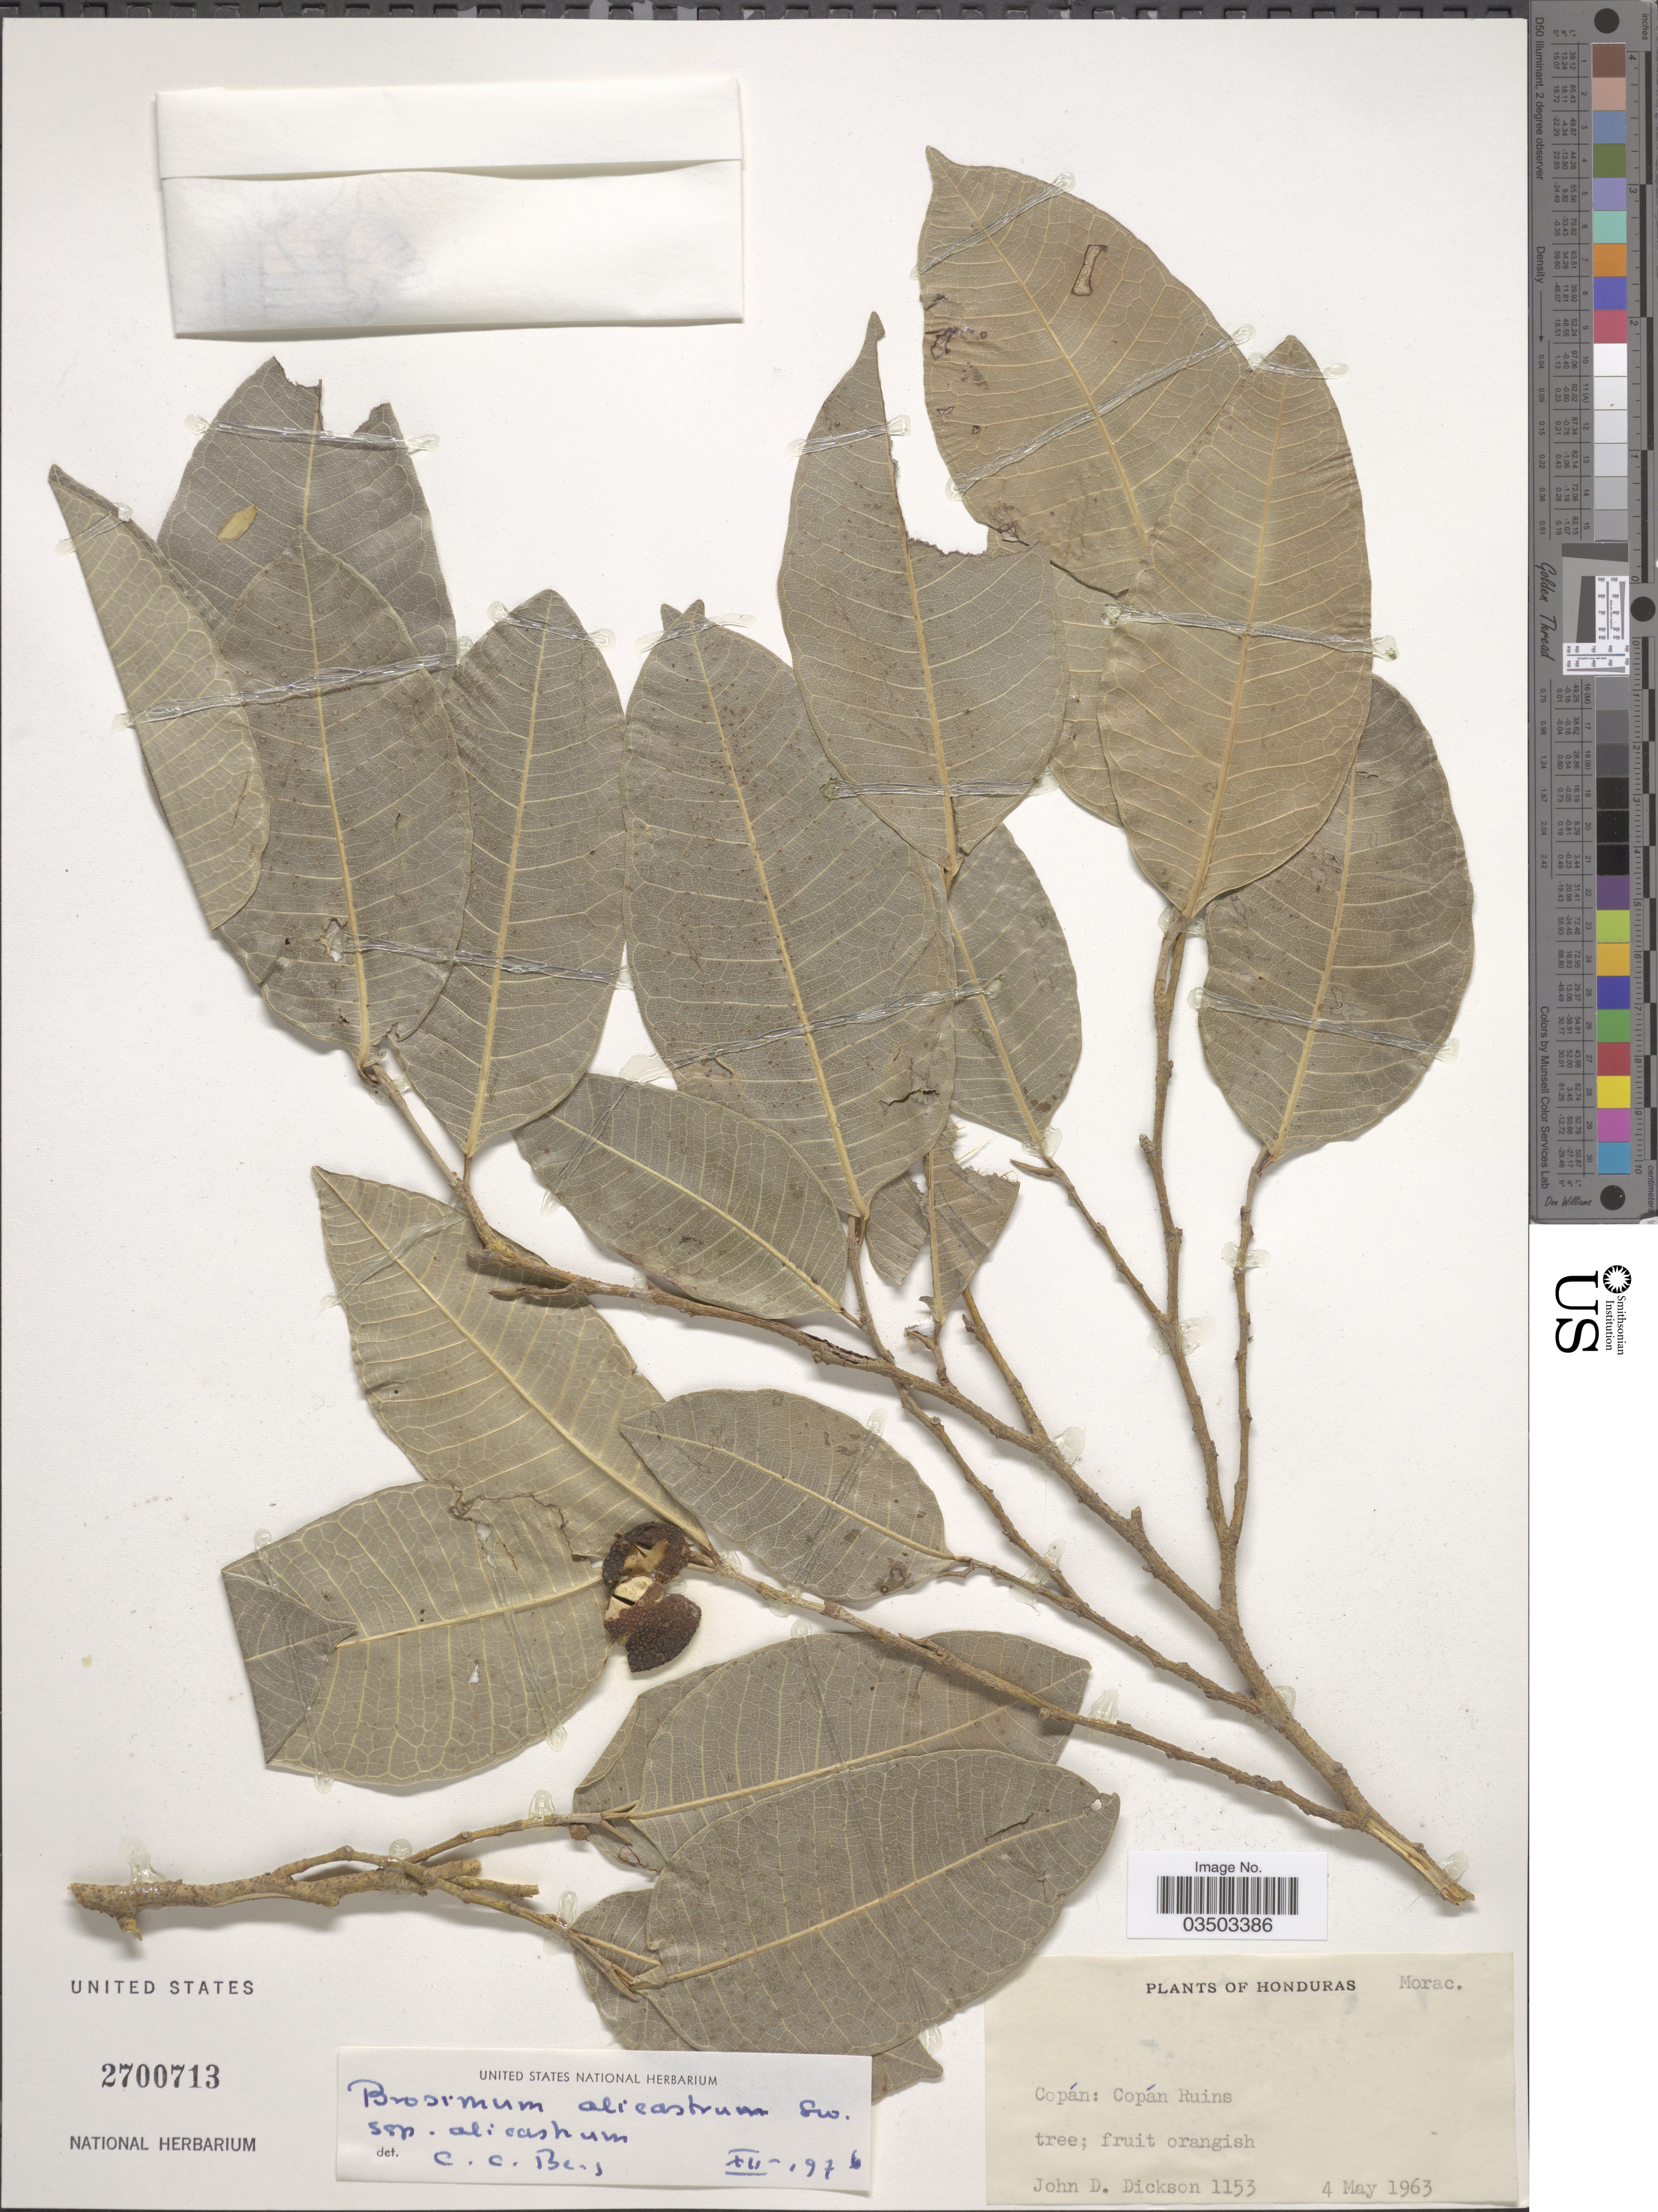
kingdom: Plantae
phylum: Tracheophyta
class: Magnoliopsida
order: Rosales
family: Moraceae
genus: Brosimum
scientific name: Brosimum alicastrum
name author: Sw.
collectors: J. Dickson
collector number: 1153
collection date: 1963-05-04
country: Honduras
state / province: Copan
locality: Copán: Copán Ruins.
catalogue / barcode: US 2700713